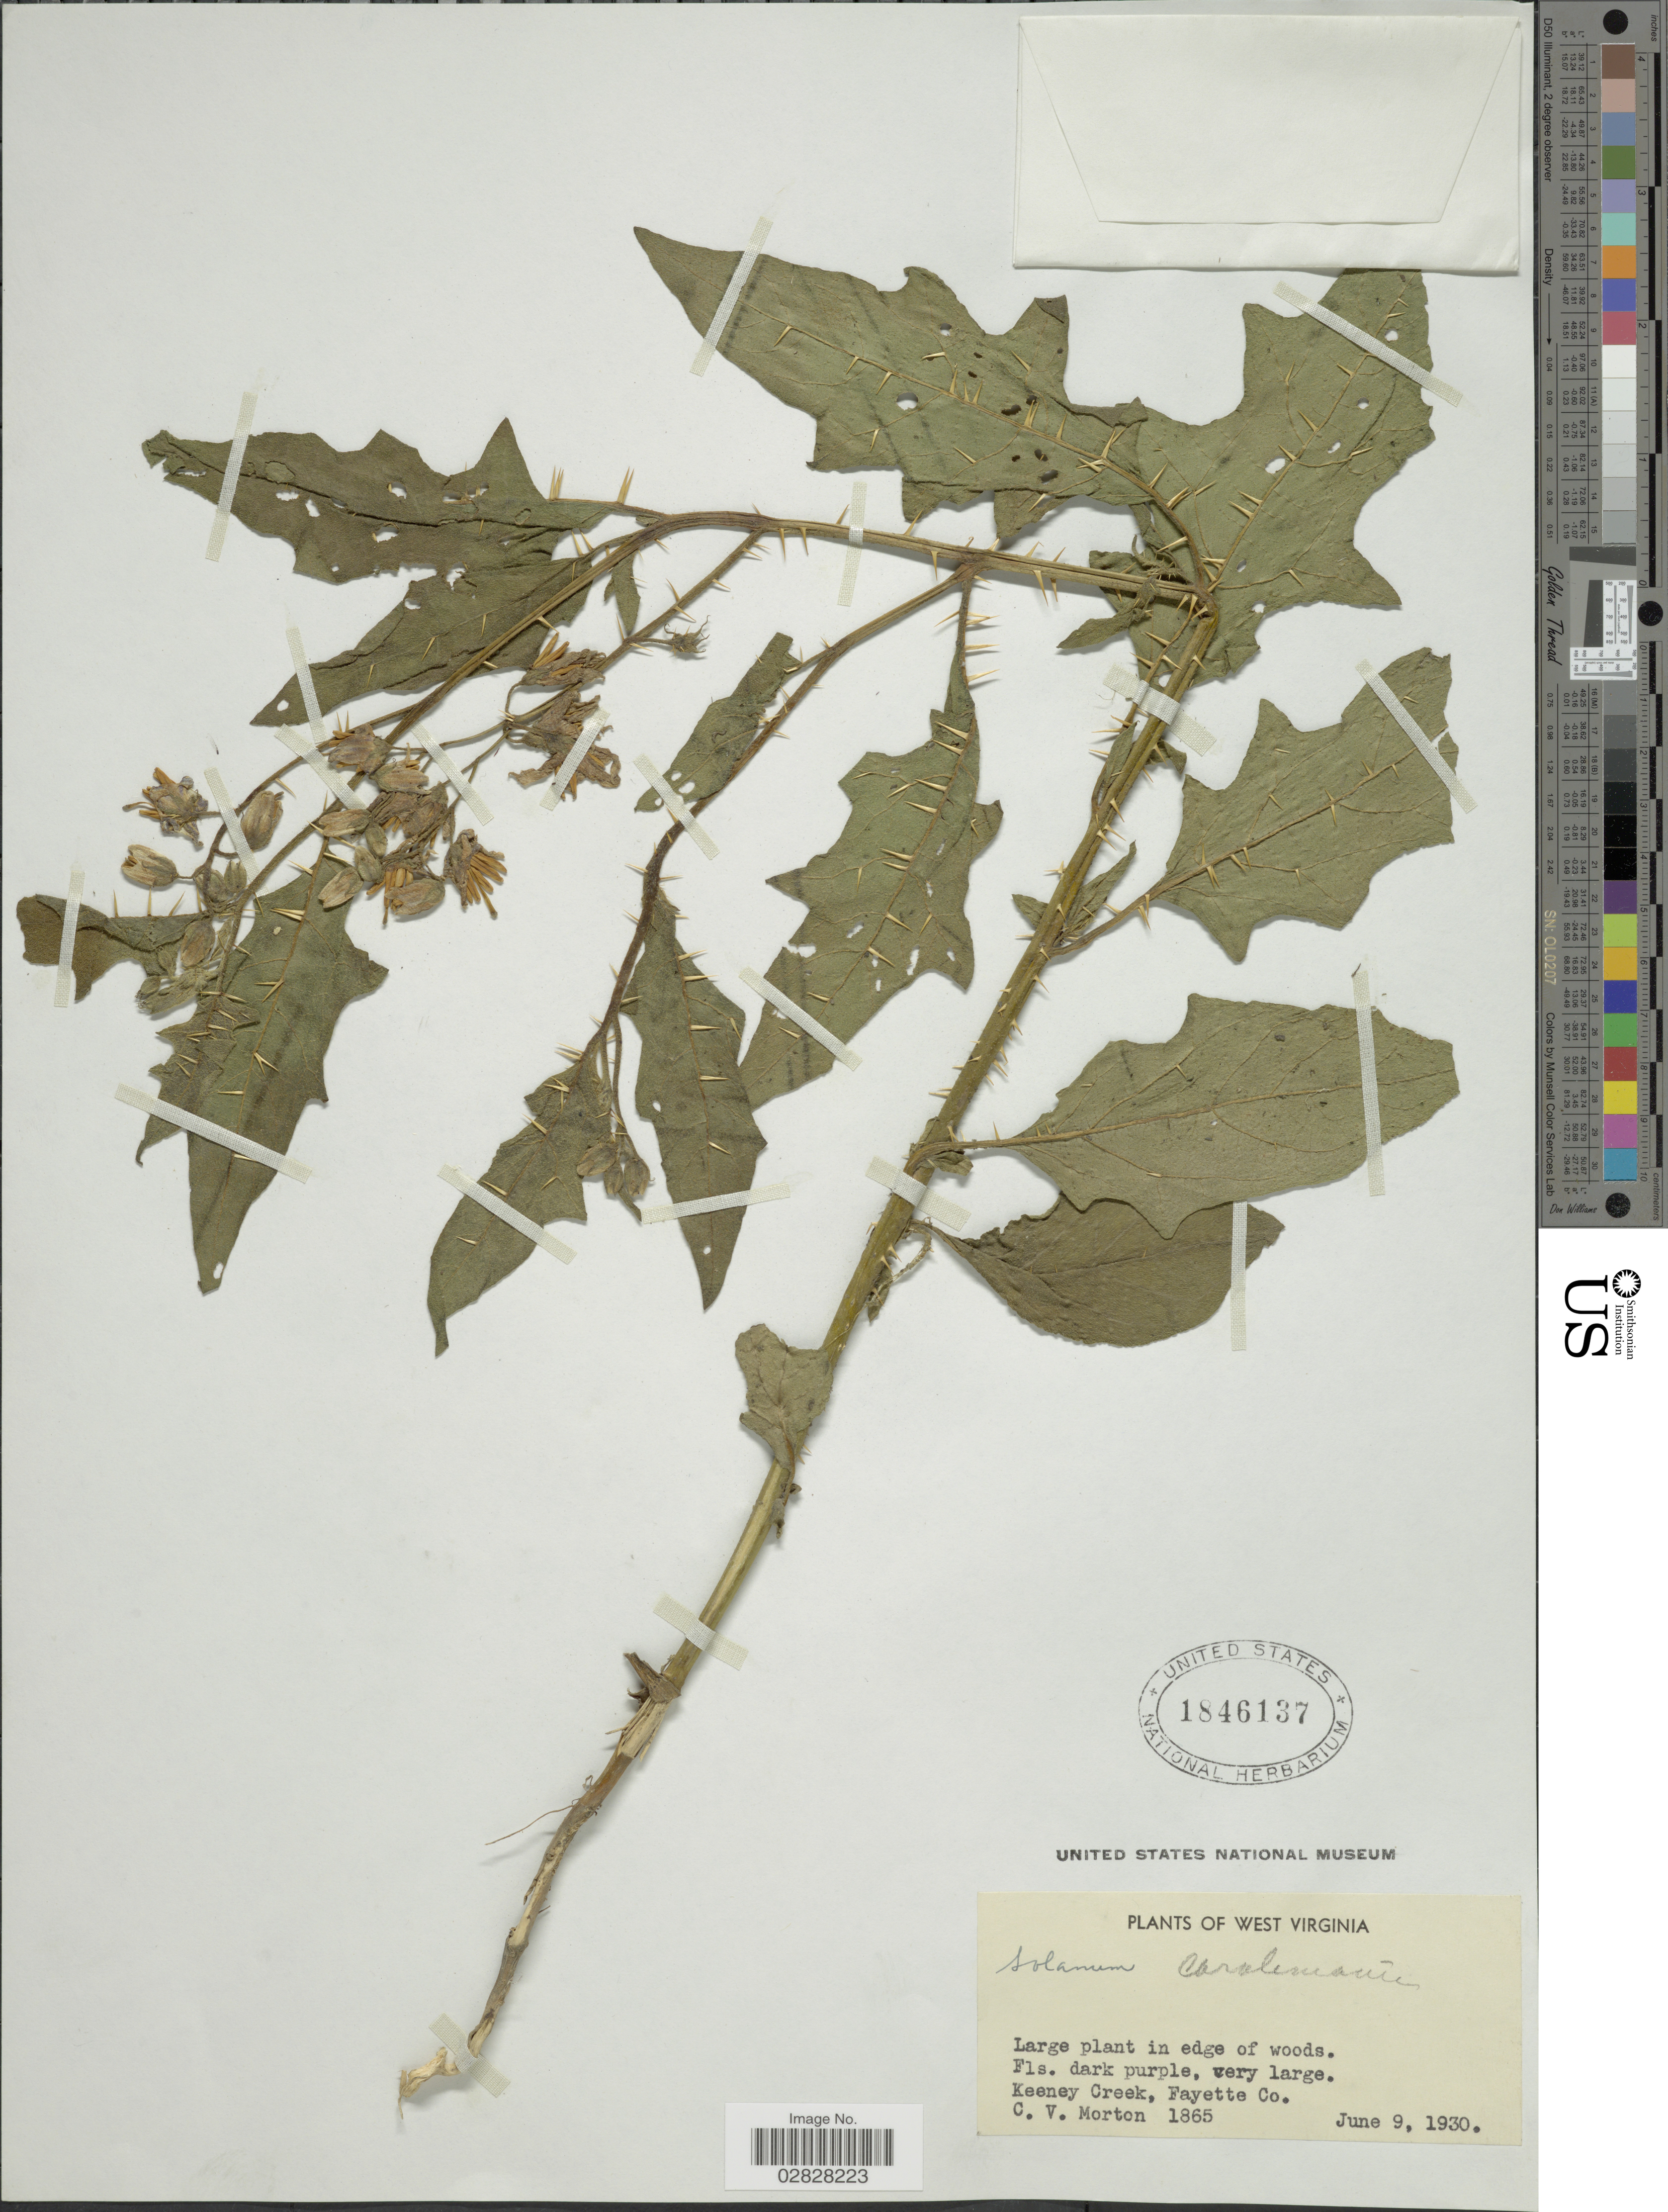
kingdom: Plantae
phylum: Tracheophyta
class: Magnoliopsida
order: Solanales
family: Solanaceae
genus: Solanum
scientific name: Solanum carolinense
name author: L.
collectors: C. V. Morton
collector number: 1865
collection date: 1930-06-09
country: United States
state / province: West Virginia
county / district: Fayette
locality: Keeney Creek, Fayette Co.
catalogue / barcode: US 1846137